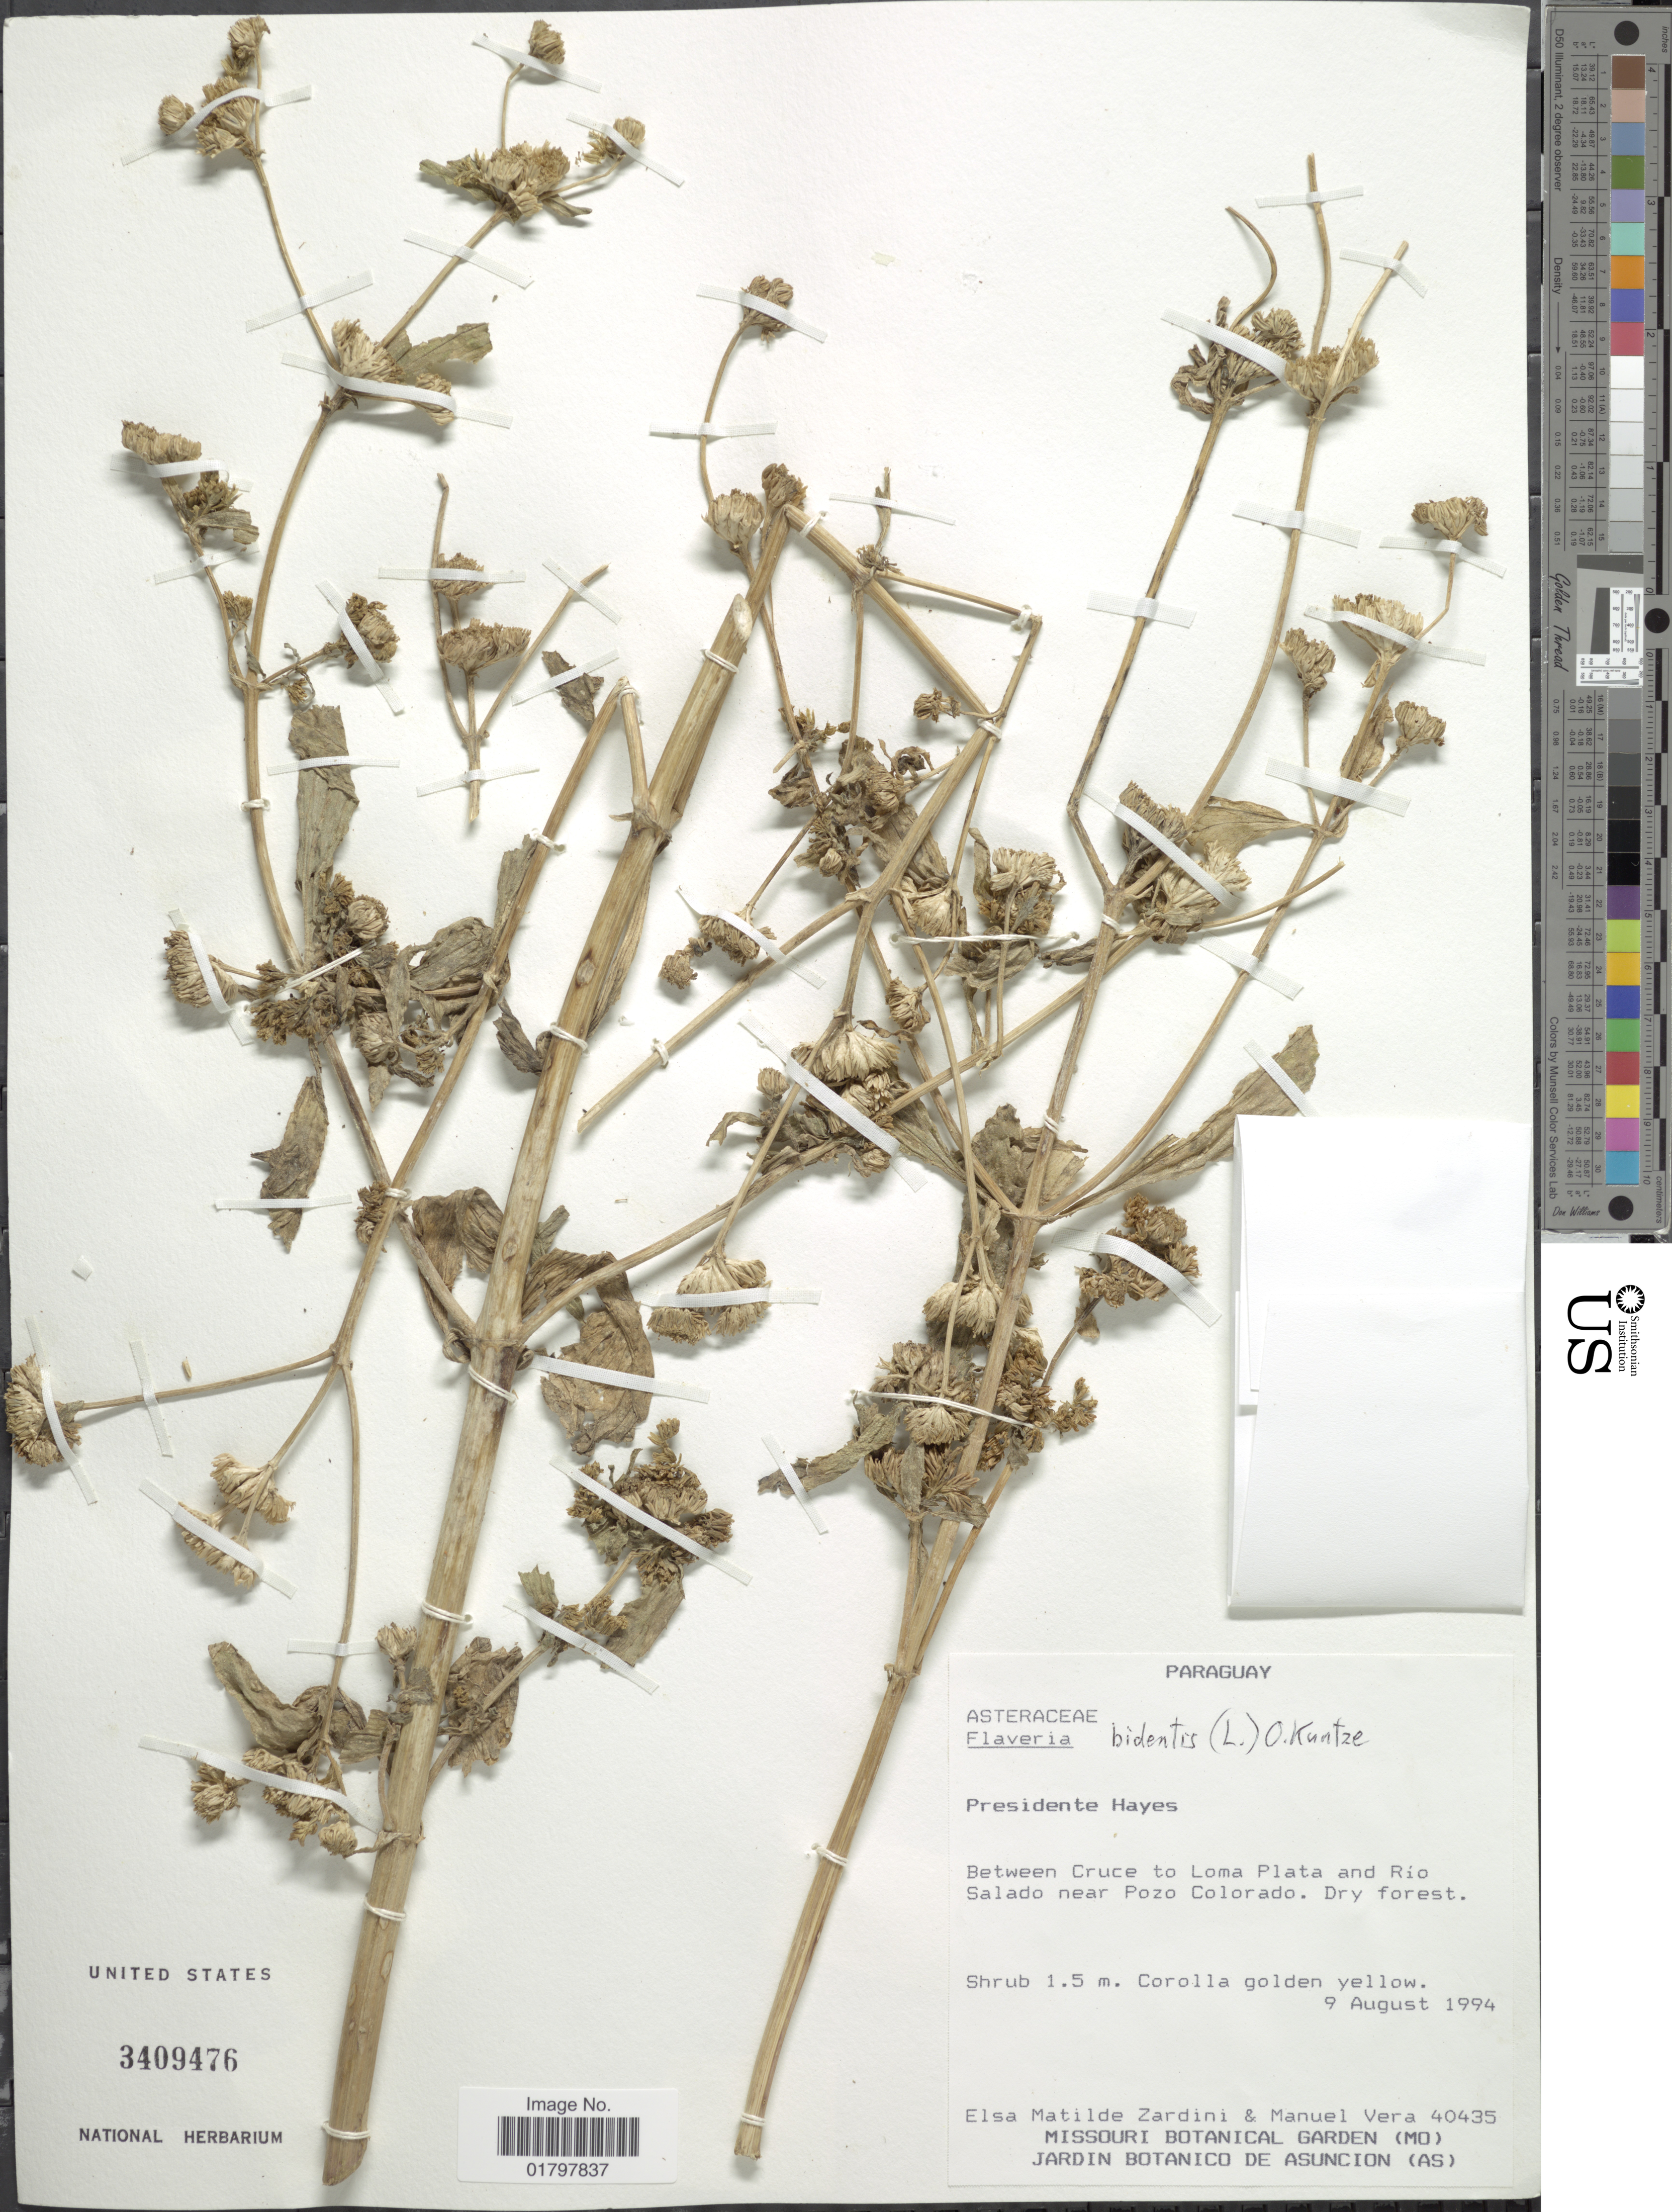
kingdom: Plantae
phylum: Tracheophyta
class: Magnoliopsida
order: Asterales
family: Asteraceae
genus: Flaveria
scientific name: Flaveria bidentis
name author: (L.) Kuntze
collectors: E. M. Zardini & M. Vera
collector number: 40435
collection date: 1994-08-09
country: Paraguay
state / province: Presidente Hayes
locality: Presidente Hayes. Between Cruce to Loma Plata and Rio Salado near Pozo Colorado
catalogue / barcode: US 3409476